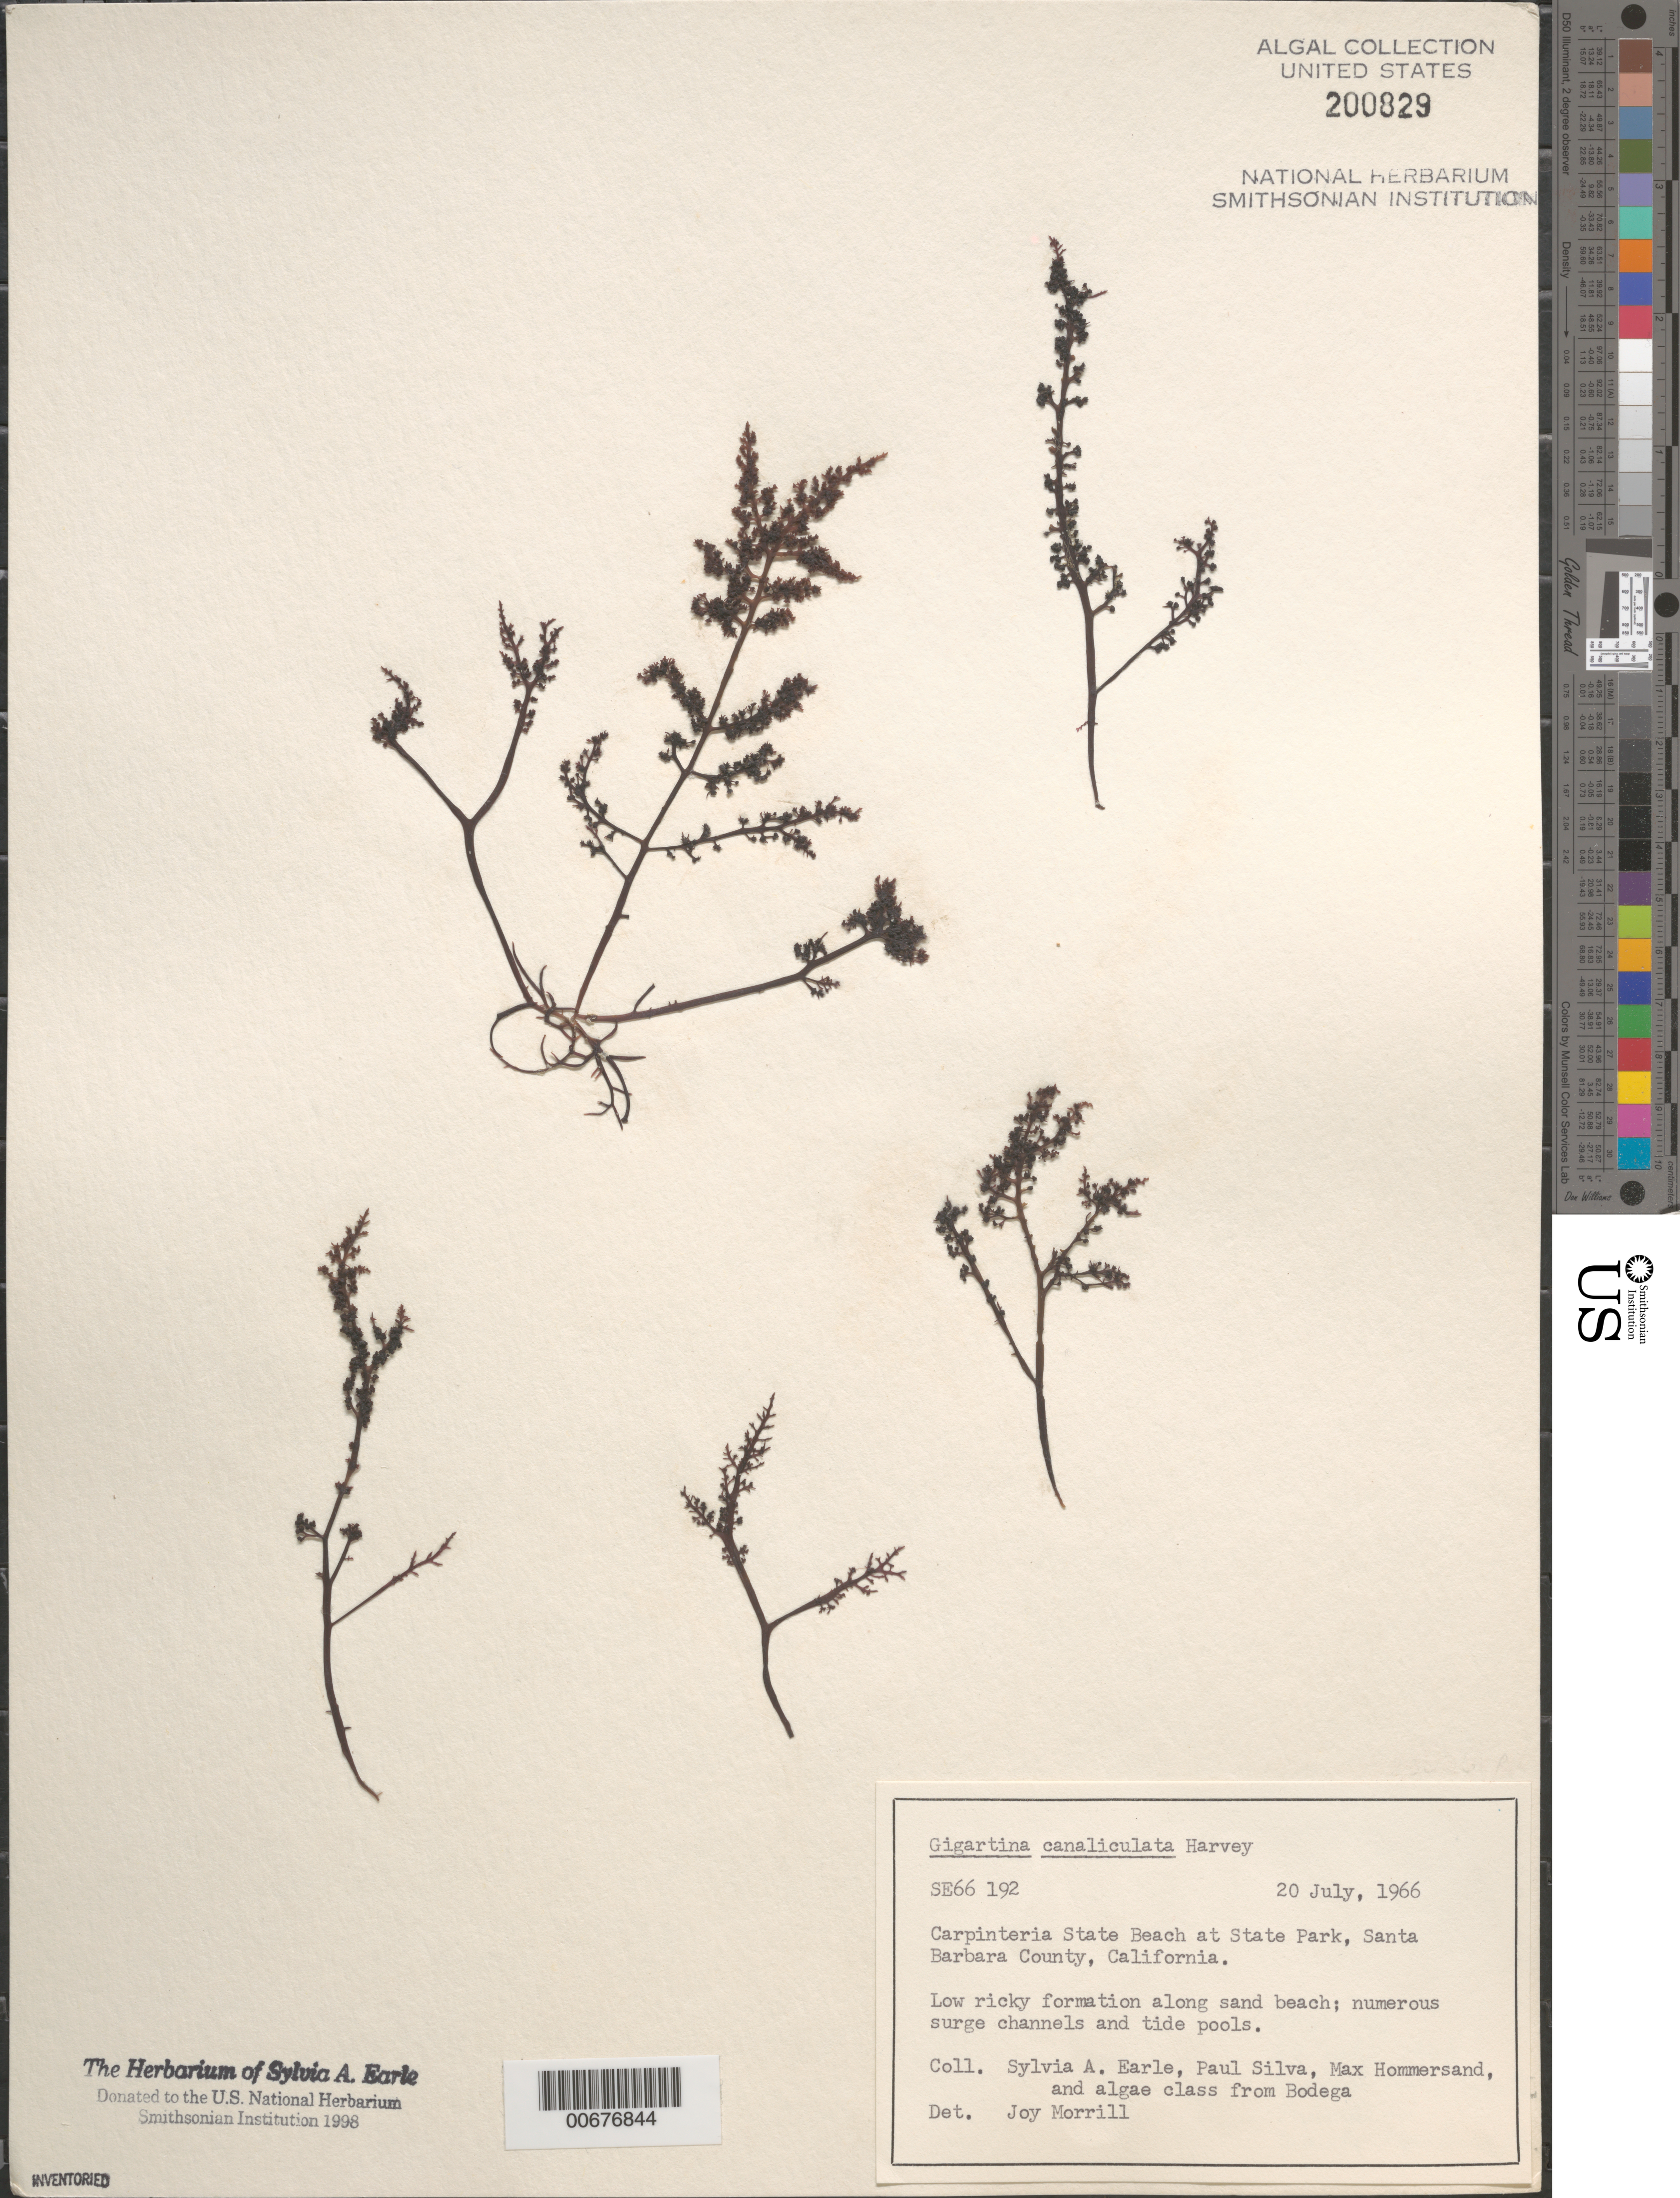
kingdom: Plantae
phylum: Rhodophyta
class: Florideophyceae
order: Gigartinales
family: Gigartinaceae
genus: Chondracanthus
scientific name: Chondracanthus canaliculatus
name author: (Harv.) Guiry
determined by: Algae name updating Project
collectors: S. A. Earle, P. C. Silva, M. H. Hommersand & Bodega Algae Class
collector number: SE 66192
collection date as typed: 20 Jul 1966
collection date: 1966-07-20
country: United States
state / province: California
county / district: Santa Barbara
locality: Carpinteria State Beach, State Park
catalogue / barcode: US 200829